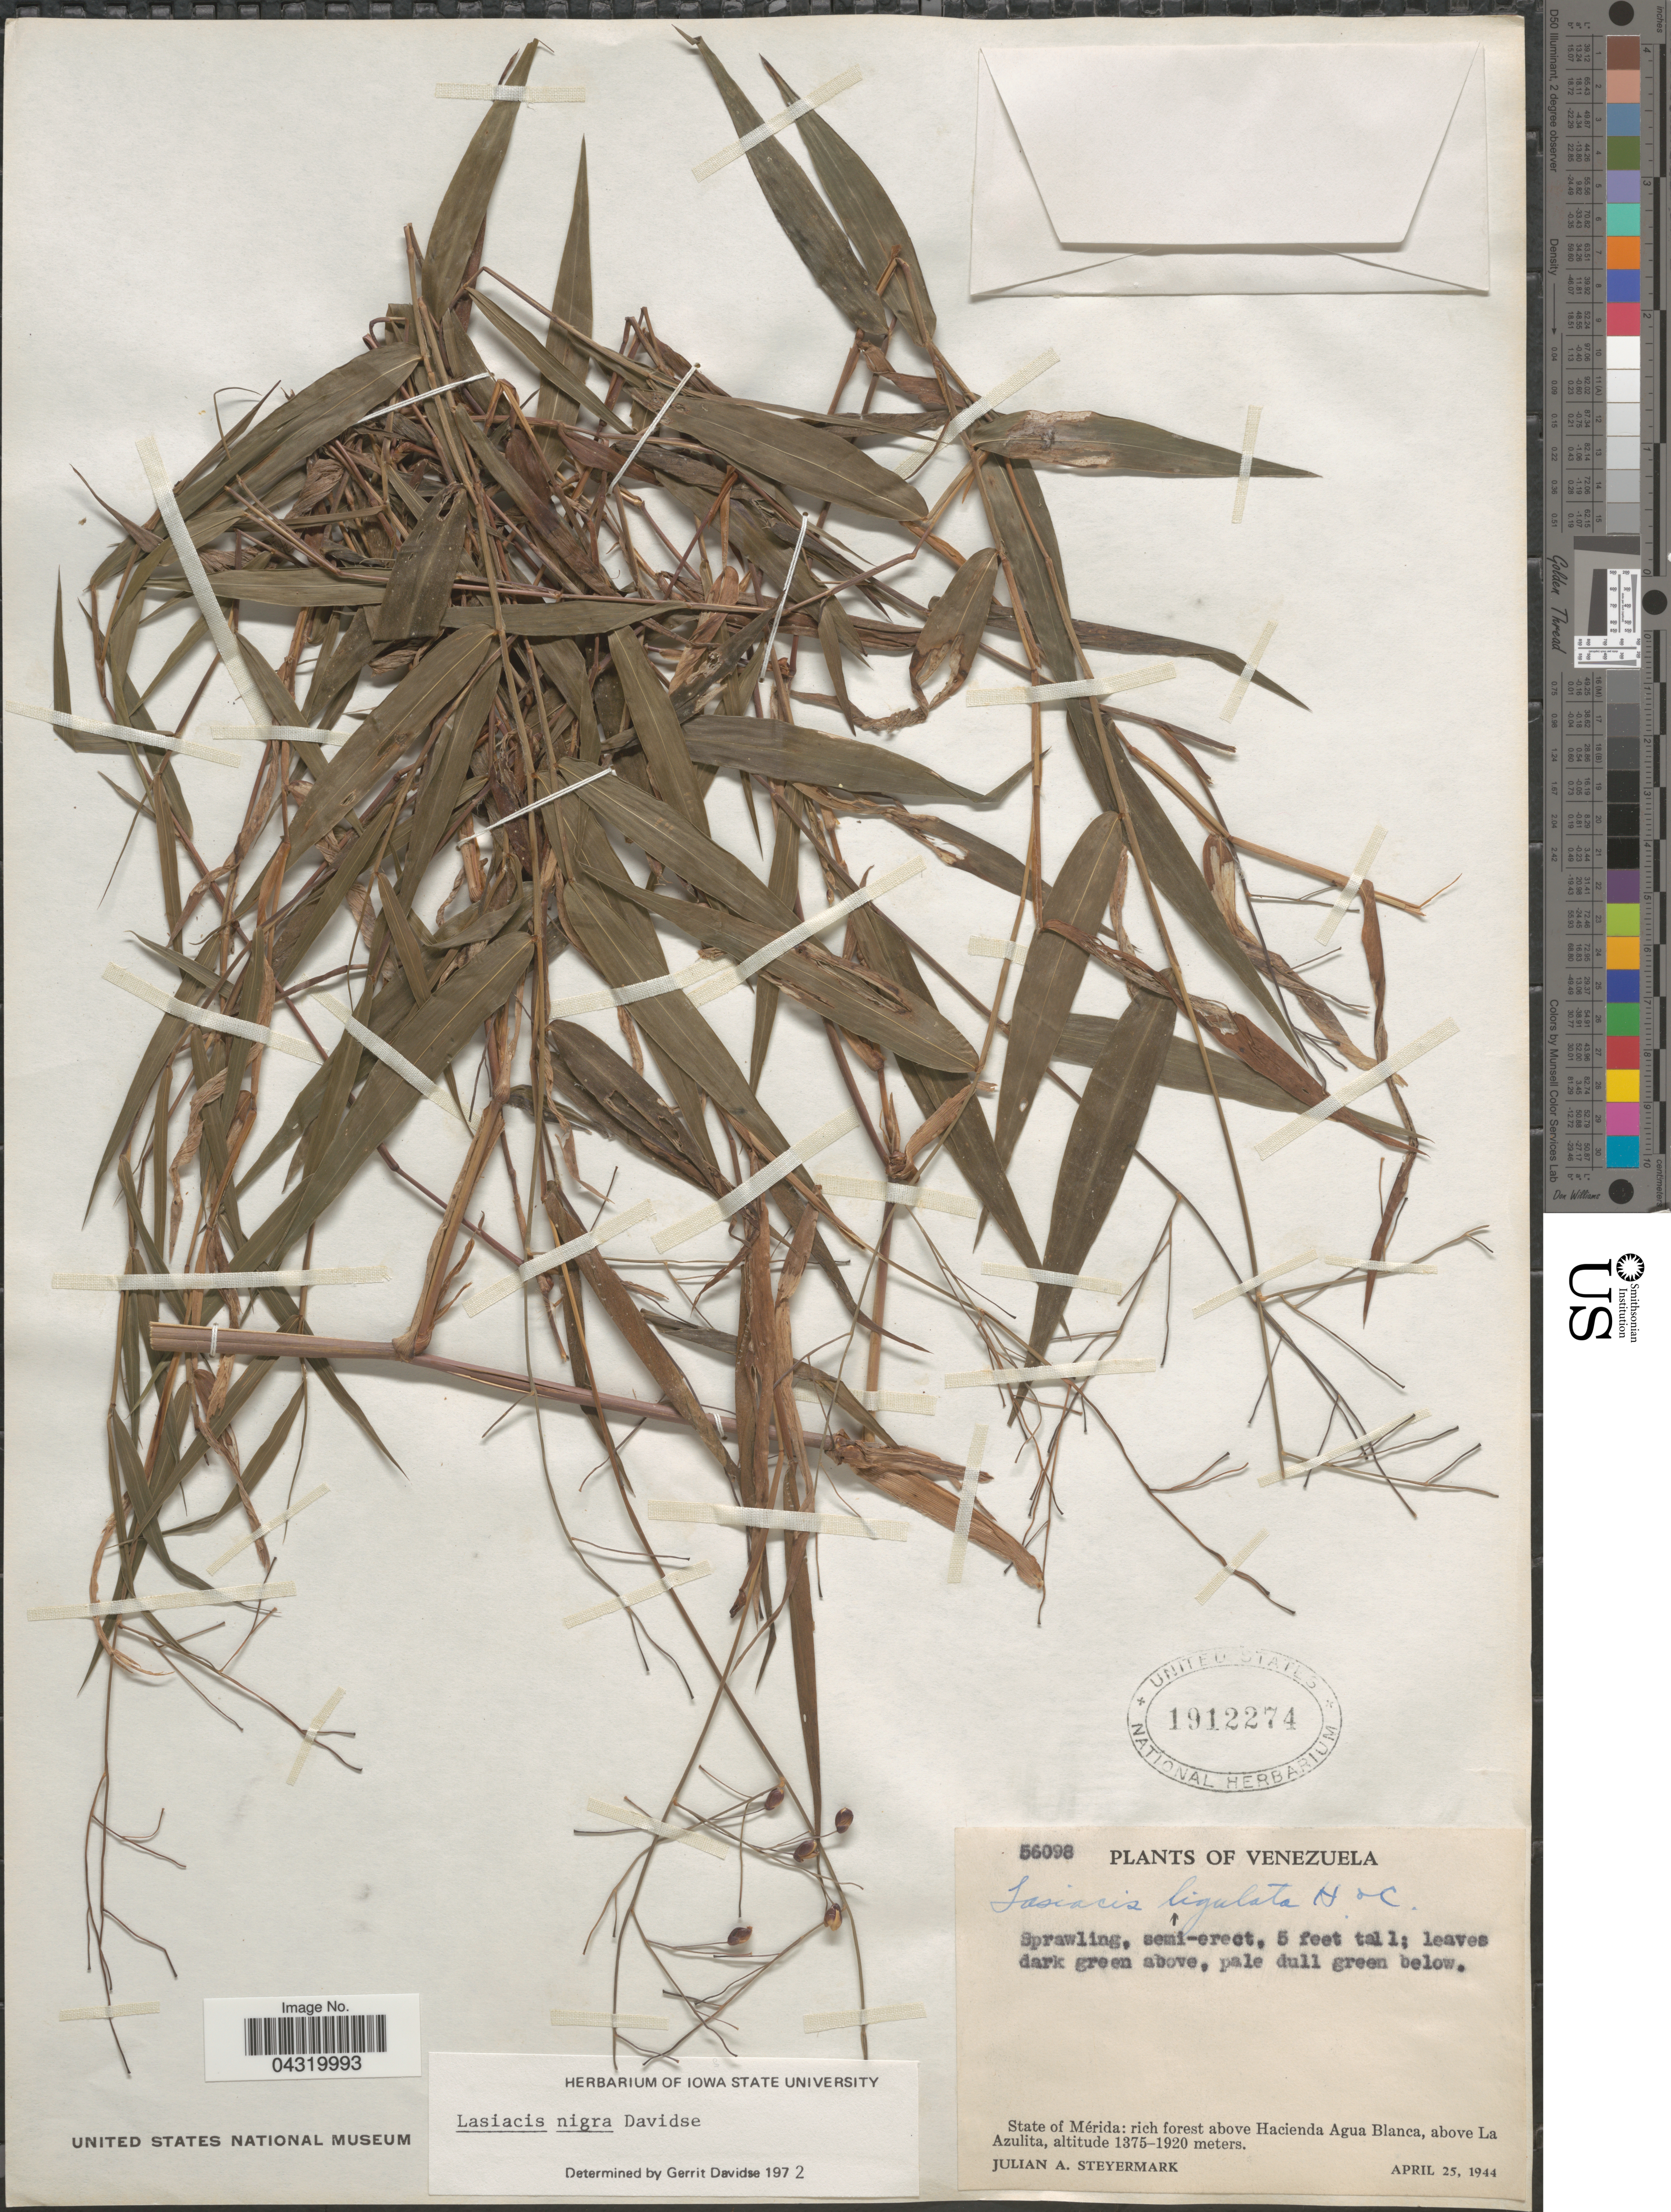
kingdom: Plantae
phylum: Tracheophyta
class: Liliopsida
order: Poales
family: Poaceae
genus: Lasiacis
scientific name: Lasiacis nigra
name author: Davidse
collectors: J. Steyermark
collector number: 56098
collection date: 1944-04-25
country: Venezuela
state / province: Merida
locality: Rich forest above Hacienda Agua Blanca, above La Azulita.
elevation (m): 1375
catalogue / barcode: US 1912274